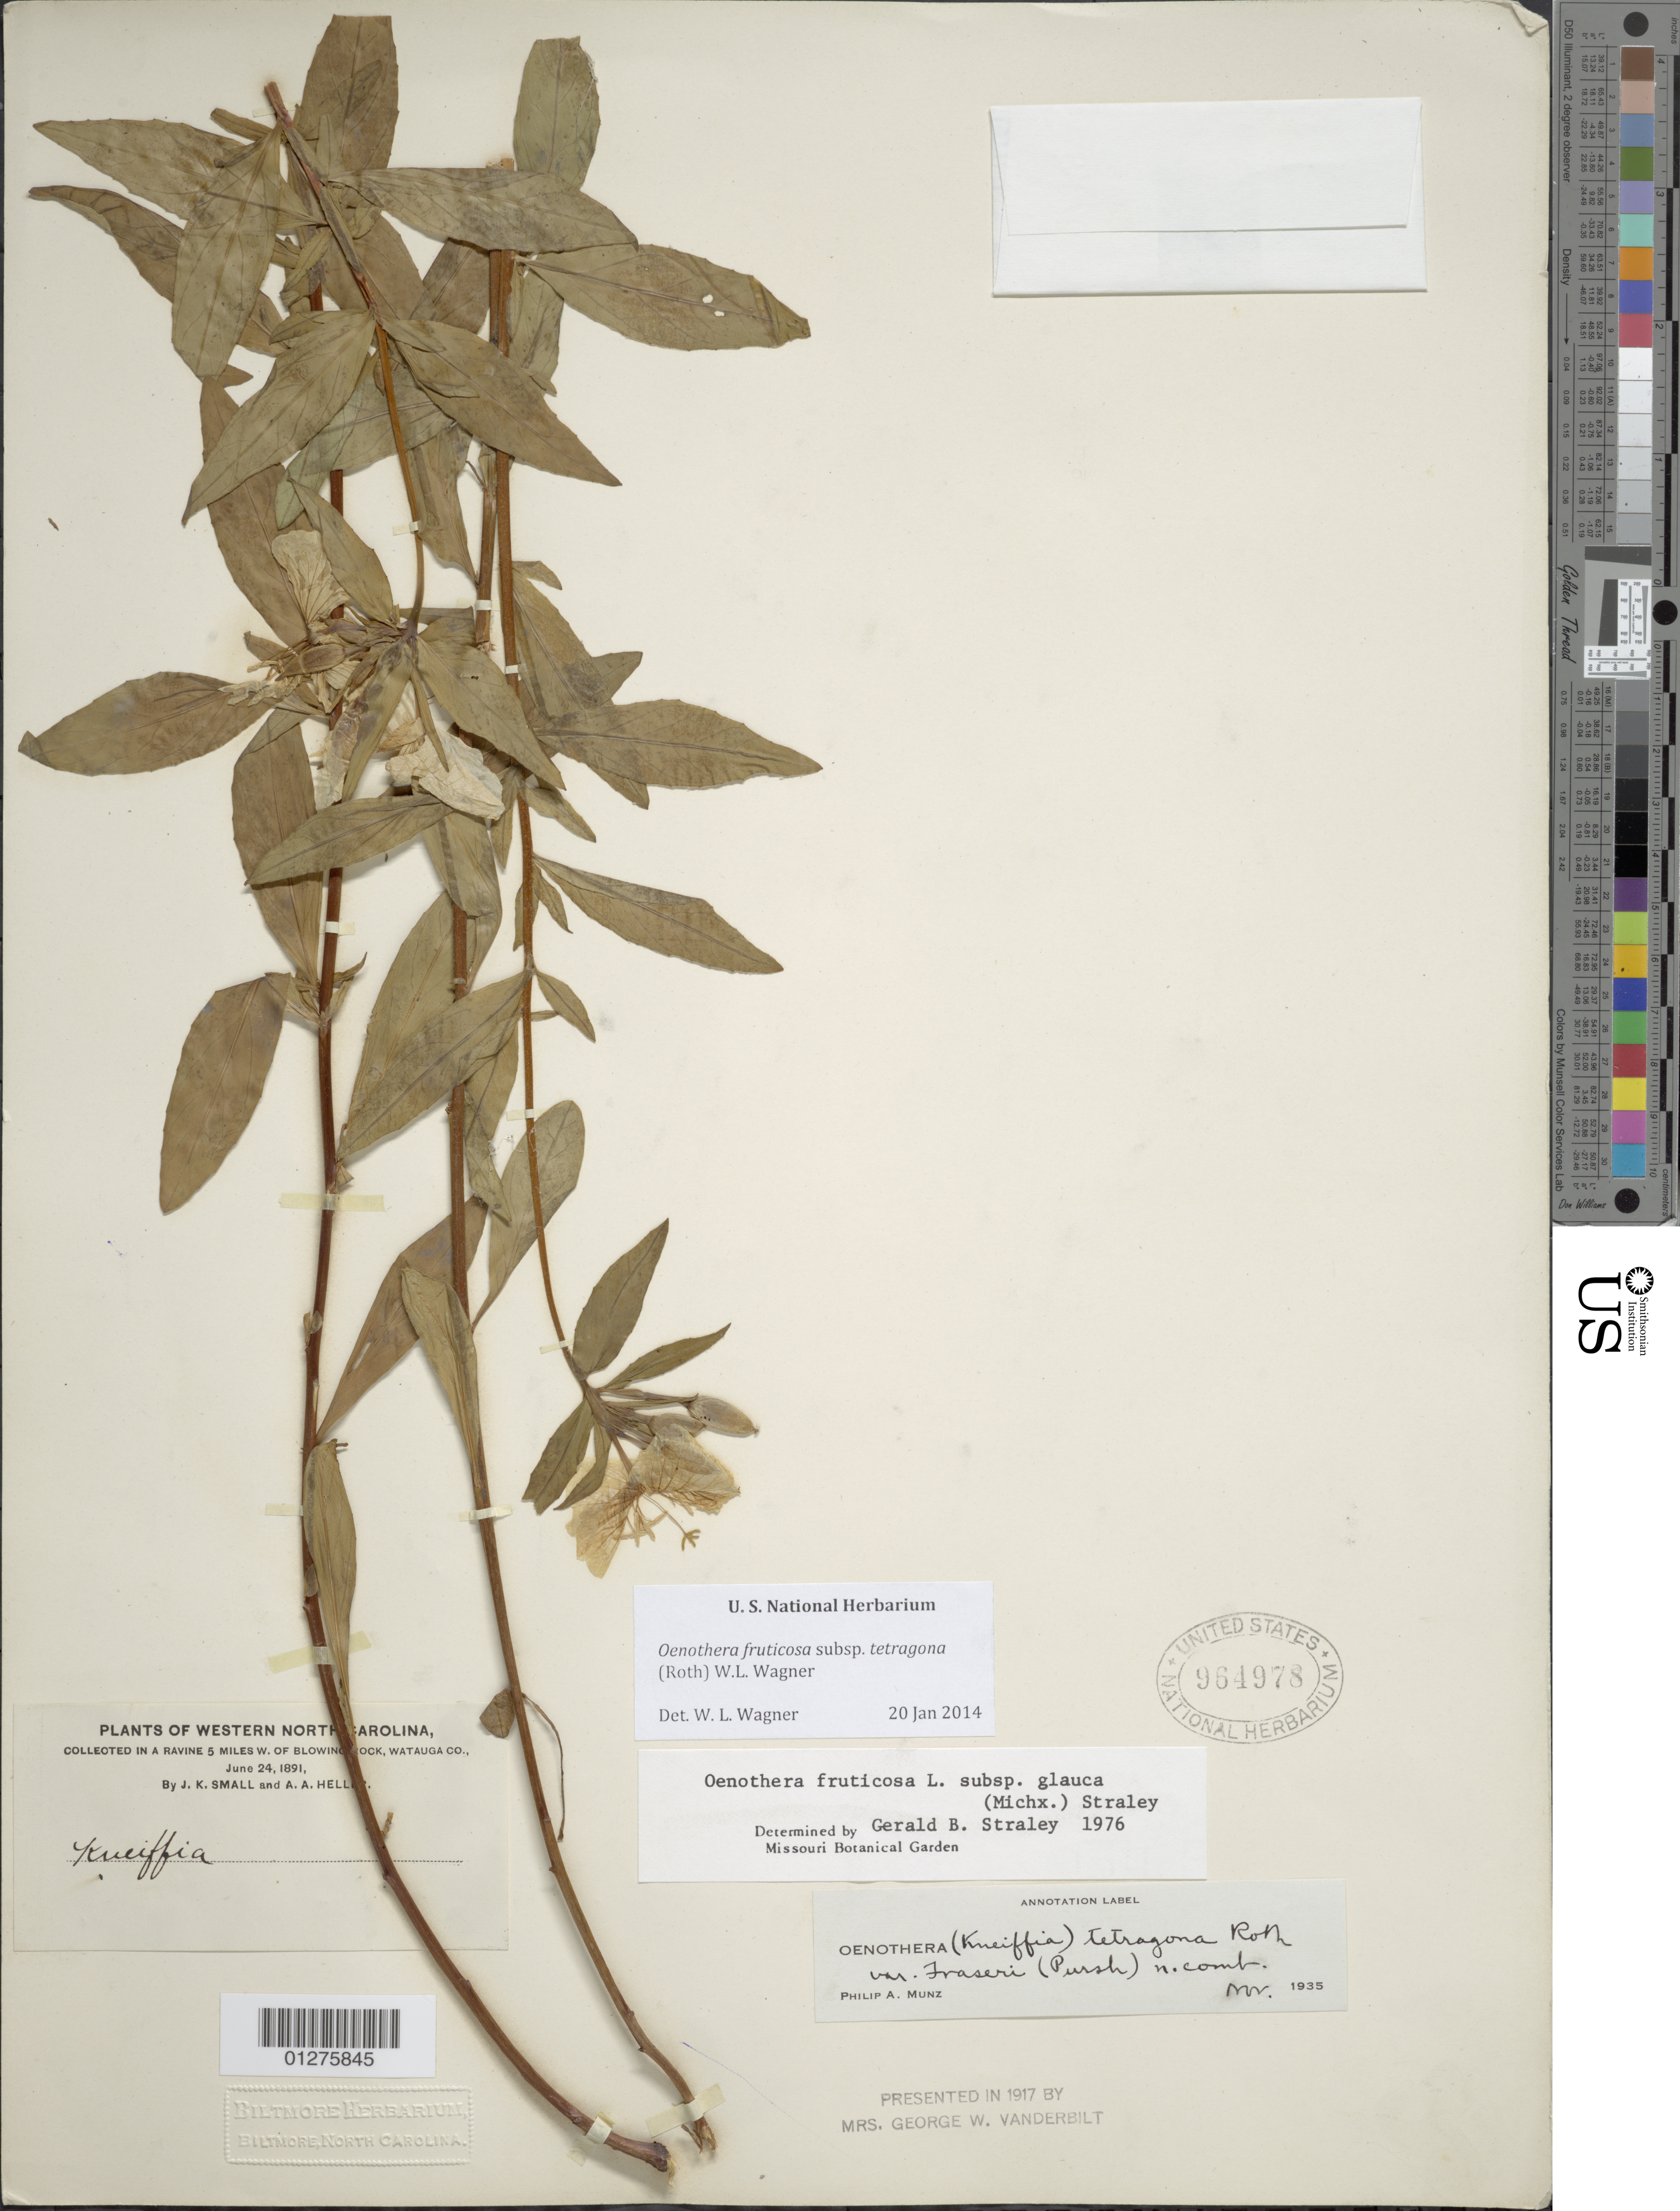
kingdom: Plantae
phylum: Tracheophyta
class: Magnoliopsida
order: Myrtales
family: Onagraceae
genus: Oenothera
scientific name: Oenothera fruticosa subsp. tetragona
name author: (Roth) W.L. Wagner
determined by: Wagner, W. L., (BOT), Smithsonian Institution - National Museum of Natural History (UNITED STATES)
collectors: J. K. Small & E. G. Heller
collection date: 1891-06-24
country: United States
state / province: North Carolina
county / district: Watauga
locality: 5 miles west of Blowing Rock Mountain.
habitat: In a ravine.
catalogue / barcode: US 964978